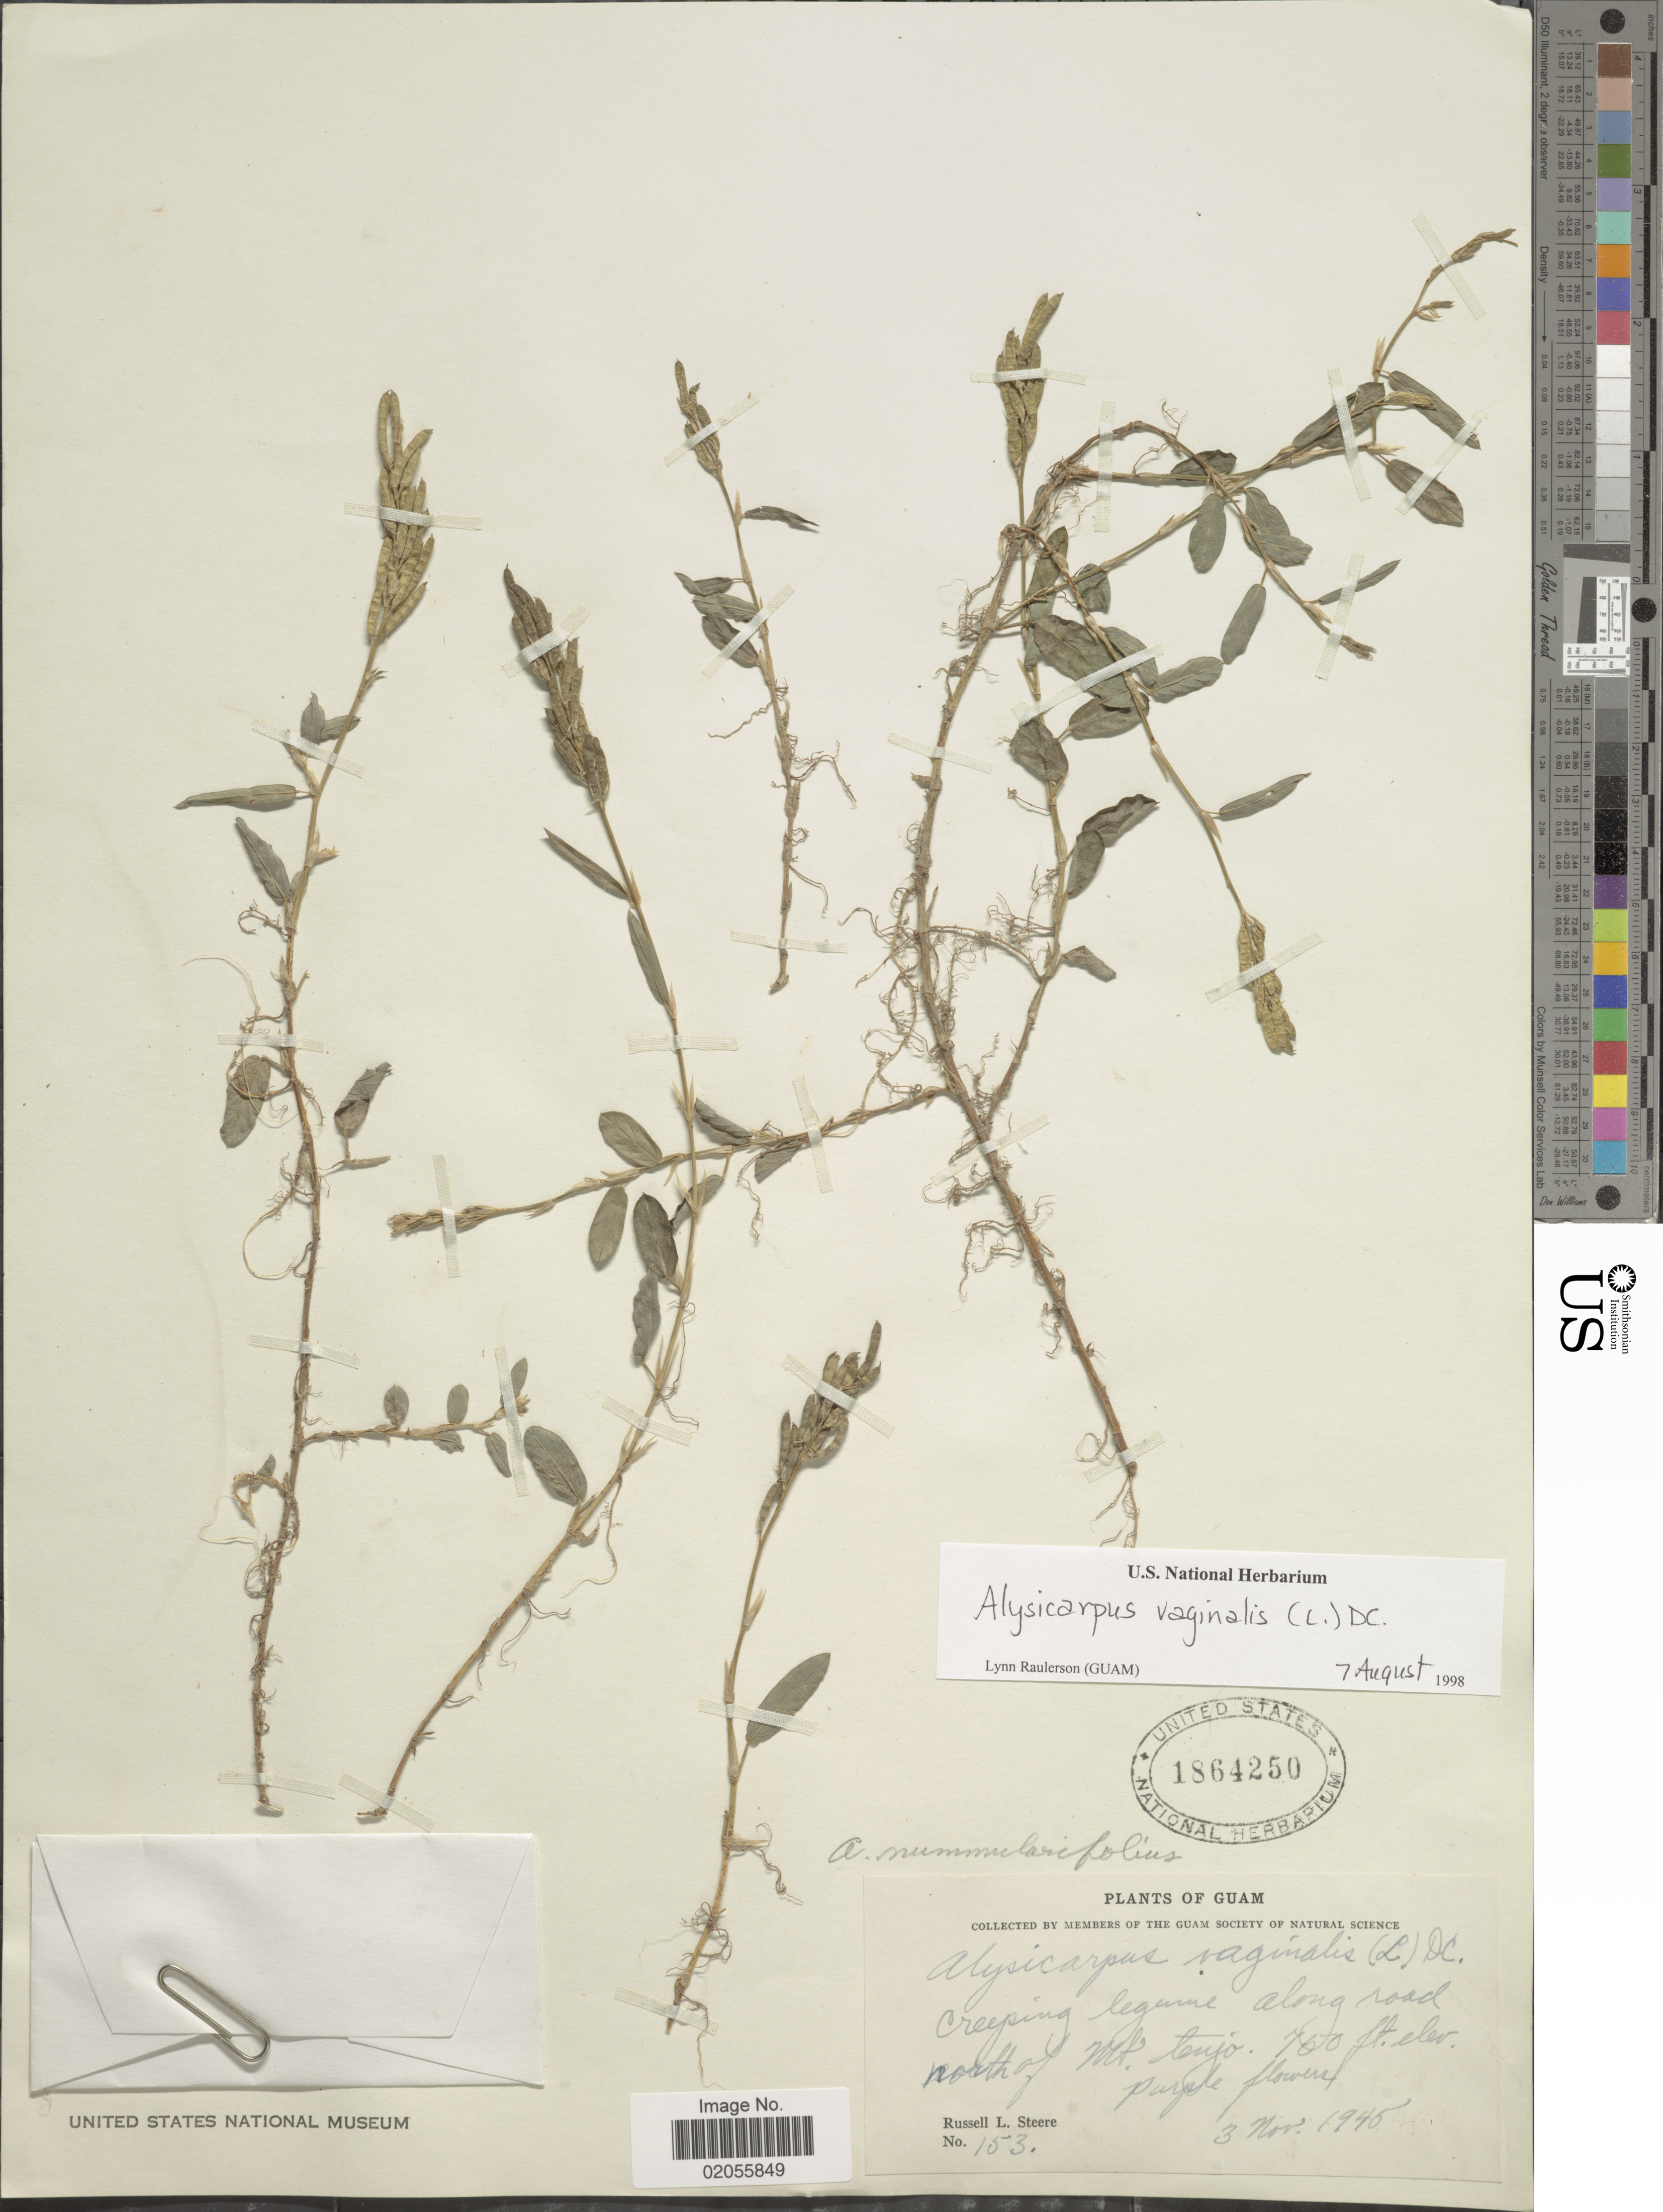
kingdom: Plantae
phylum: Tracheophyta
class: Magnoliopsida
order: Fabales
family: Fabaceae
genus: Alysicarpus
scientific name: Alysicarpus vaginalis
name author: (L.) DC.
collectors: R. L. Steere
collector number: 153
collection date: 1945-11-03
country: Guam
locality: Along road north of Mt. Enjo [interpreted]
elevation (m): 229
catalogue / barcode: US 1864250